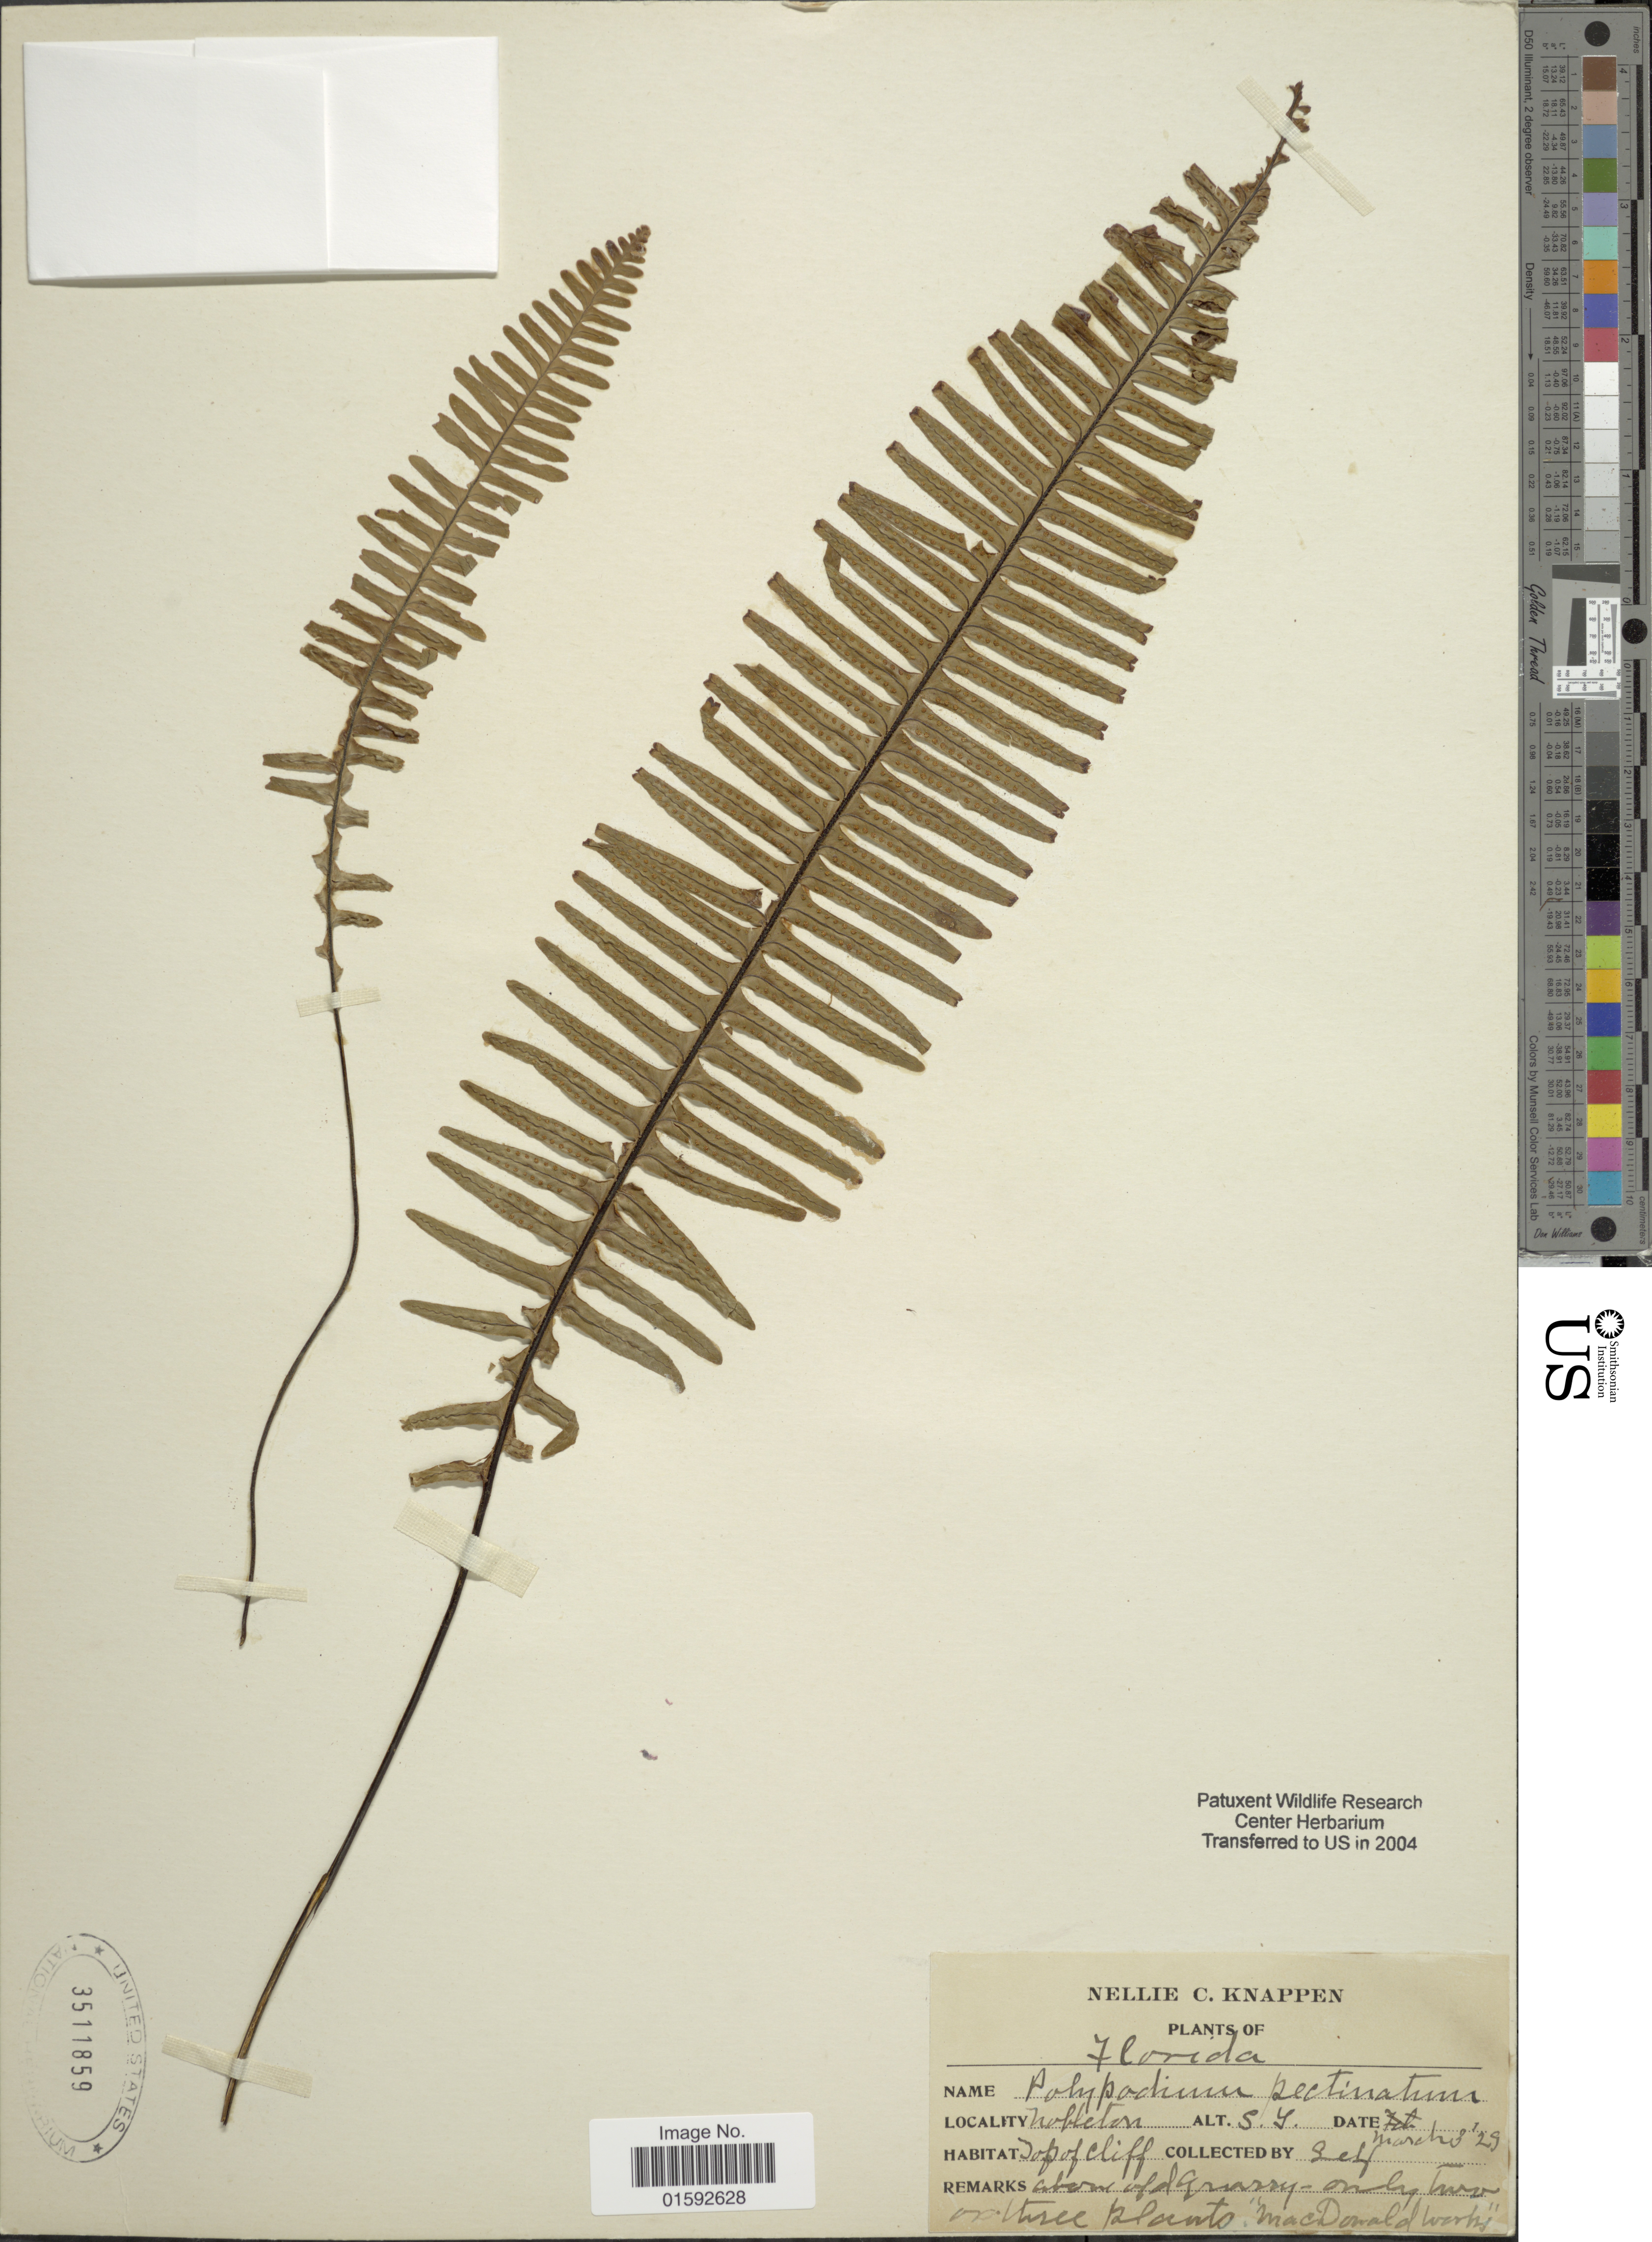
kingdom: Plantae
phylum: Tracheophyta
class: Polypodiopsida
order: Polypodiales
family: Polypodiaceae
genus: Pecluma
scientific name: Pecluma dispersa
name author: (A.M. Evans) M.G. Price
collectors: N. Knappen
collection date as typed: Transcribed d/m/y: 3/3/29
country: United States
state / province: Florida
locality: Nobleton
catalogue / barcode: US 3511859